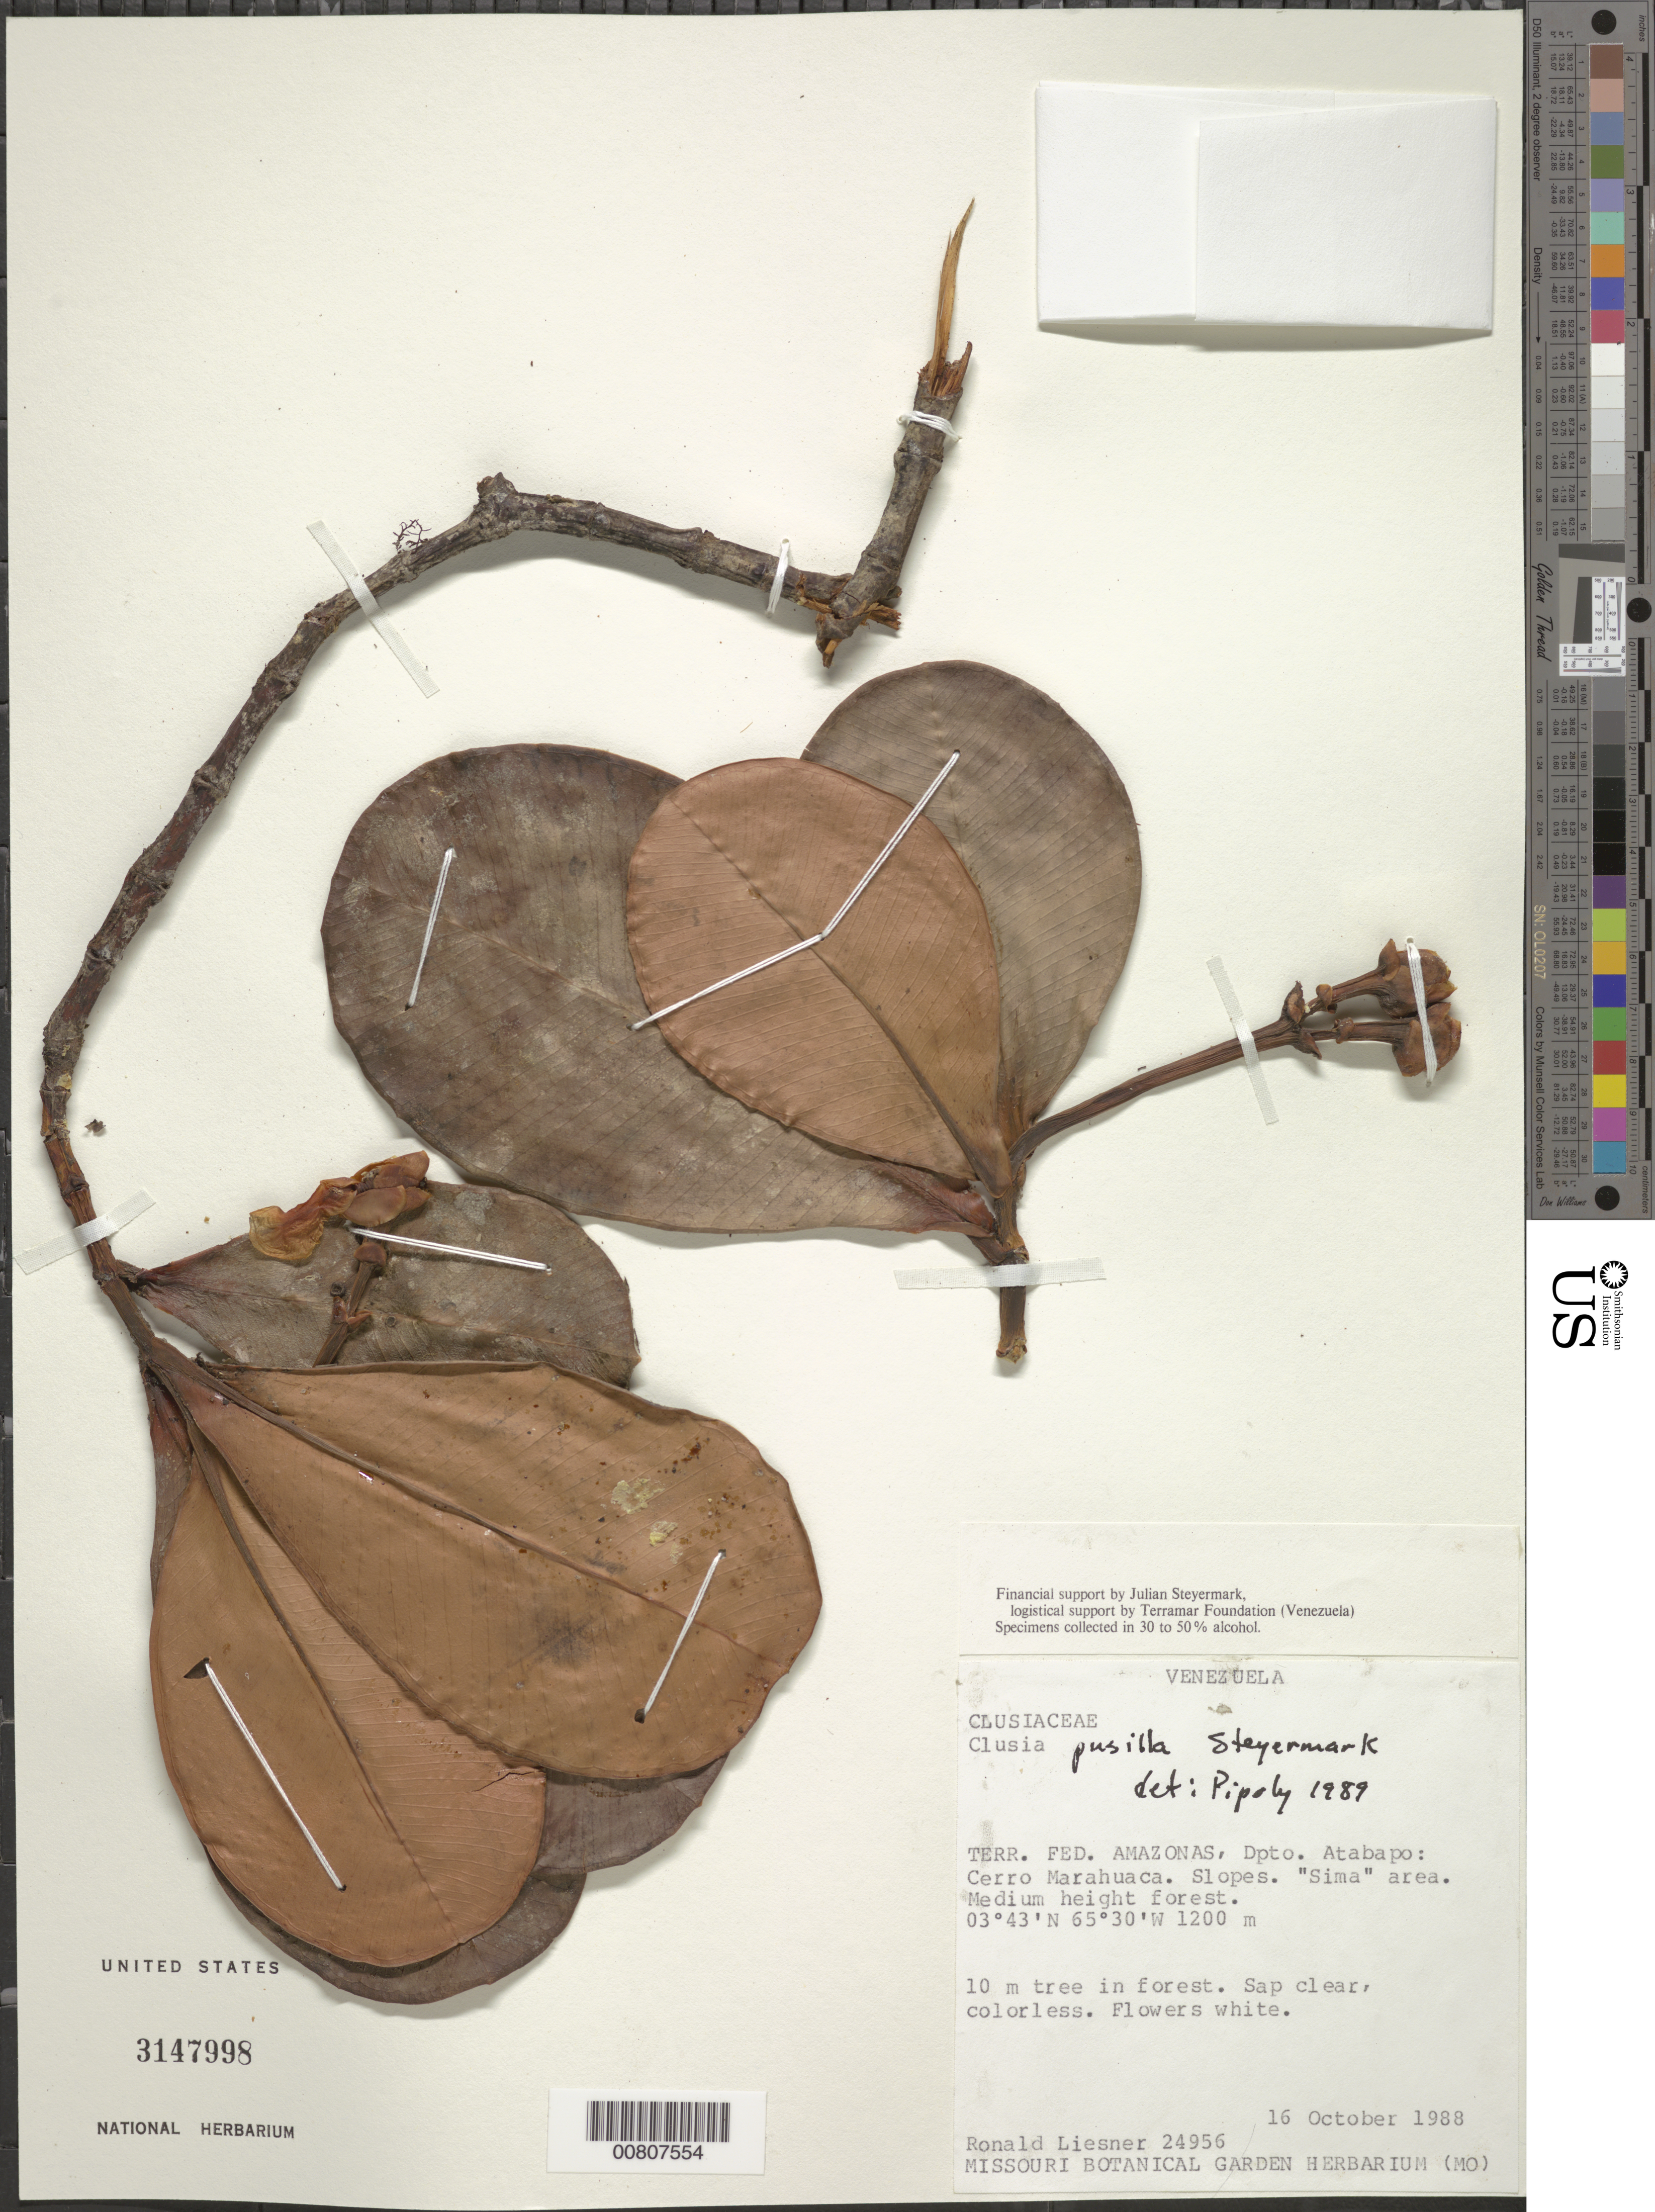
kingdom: Plantae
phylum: Tracheophyta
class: Magnoliopsida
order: Malpighiales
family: Clusiaceae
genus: Clusia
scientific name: Clusia pusilla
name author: Steyerm.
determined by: Pipoly, J. J., III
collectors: R. L. Liesner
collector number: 24956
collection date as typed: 16-Oct-88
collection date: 1988-10-16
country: Venezuela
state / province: Amazonas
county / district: Atabapo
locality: Cerro Marahuaca, "Sima" area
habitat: Medium height forest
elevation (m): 1200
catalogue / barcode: US 3147998